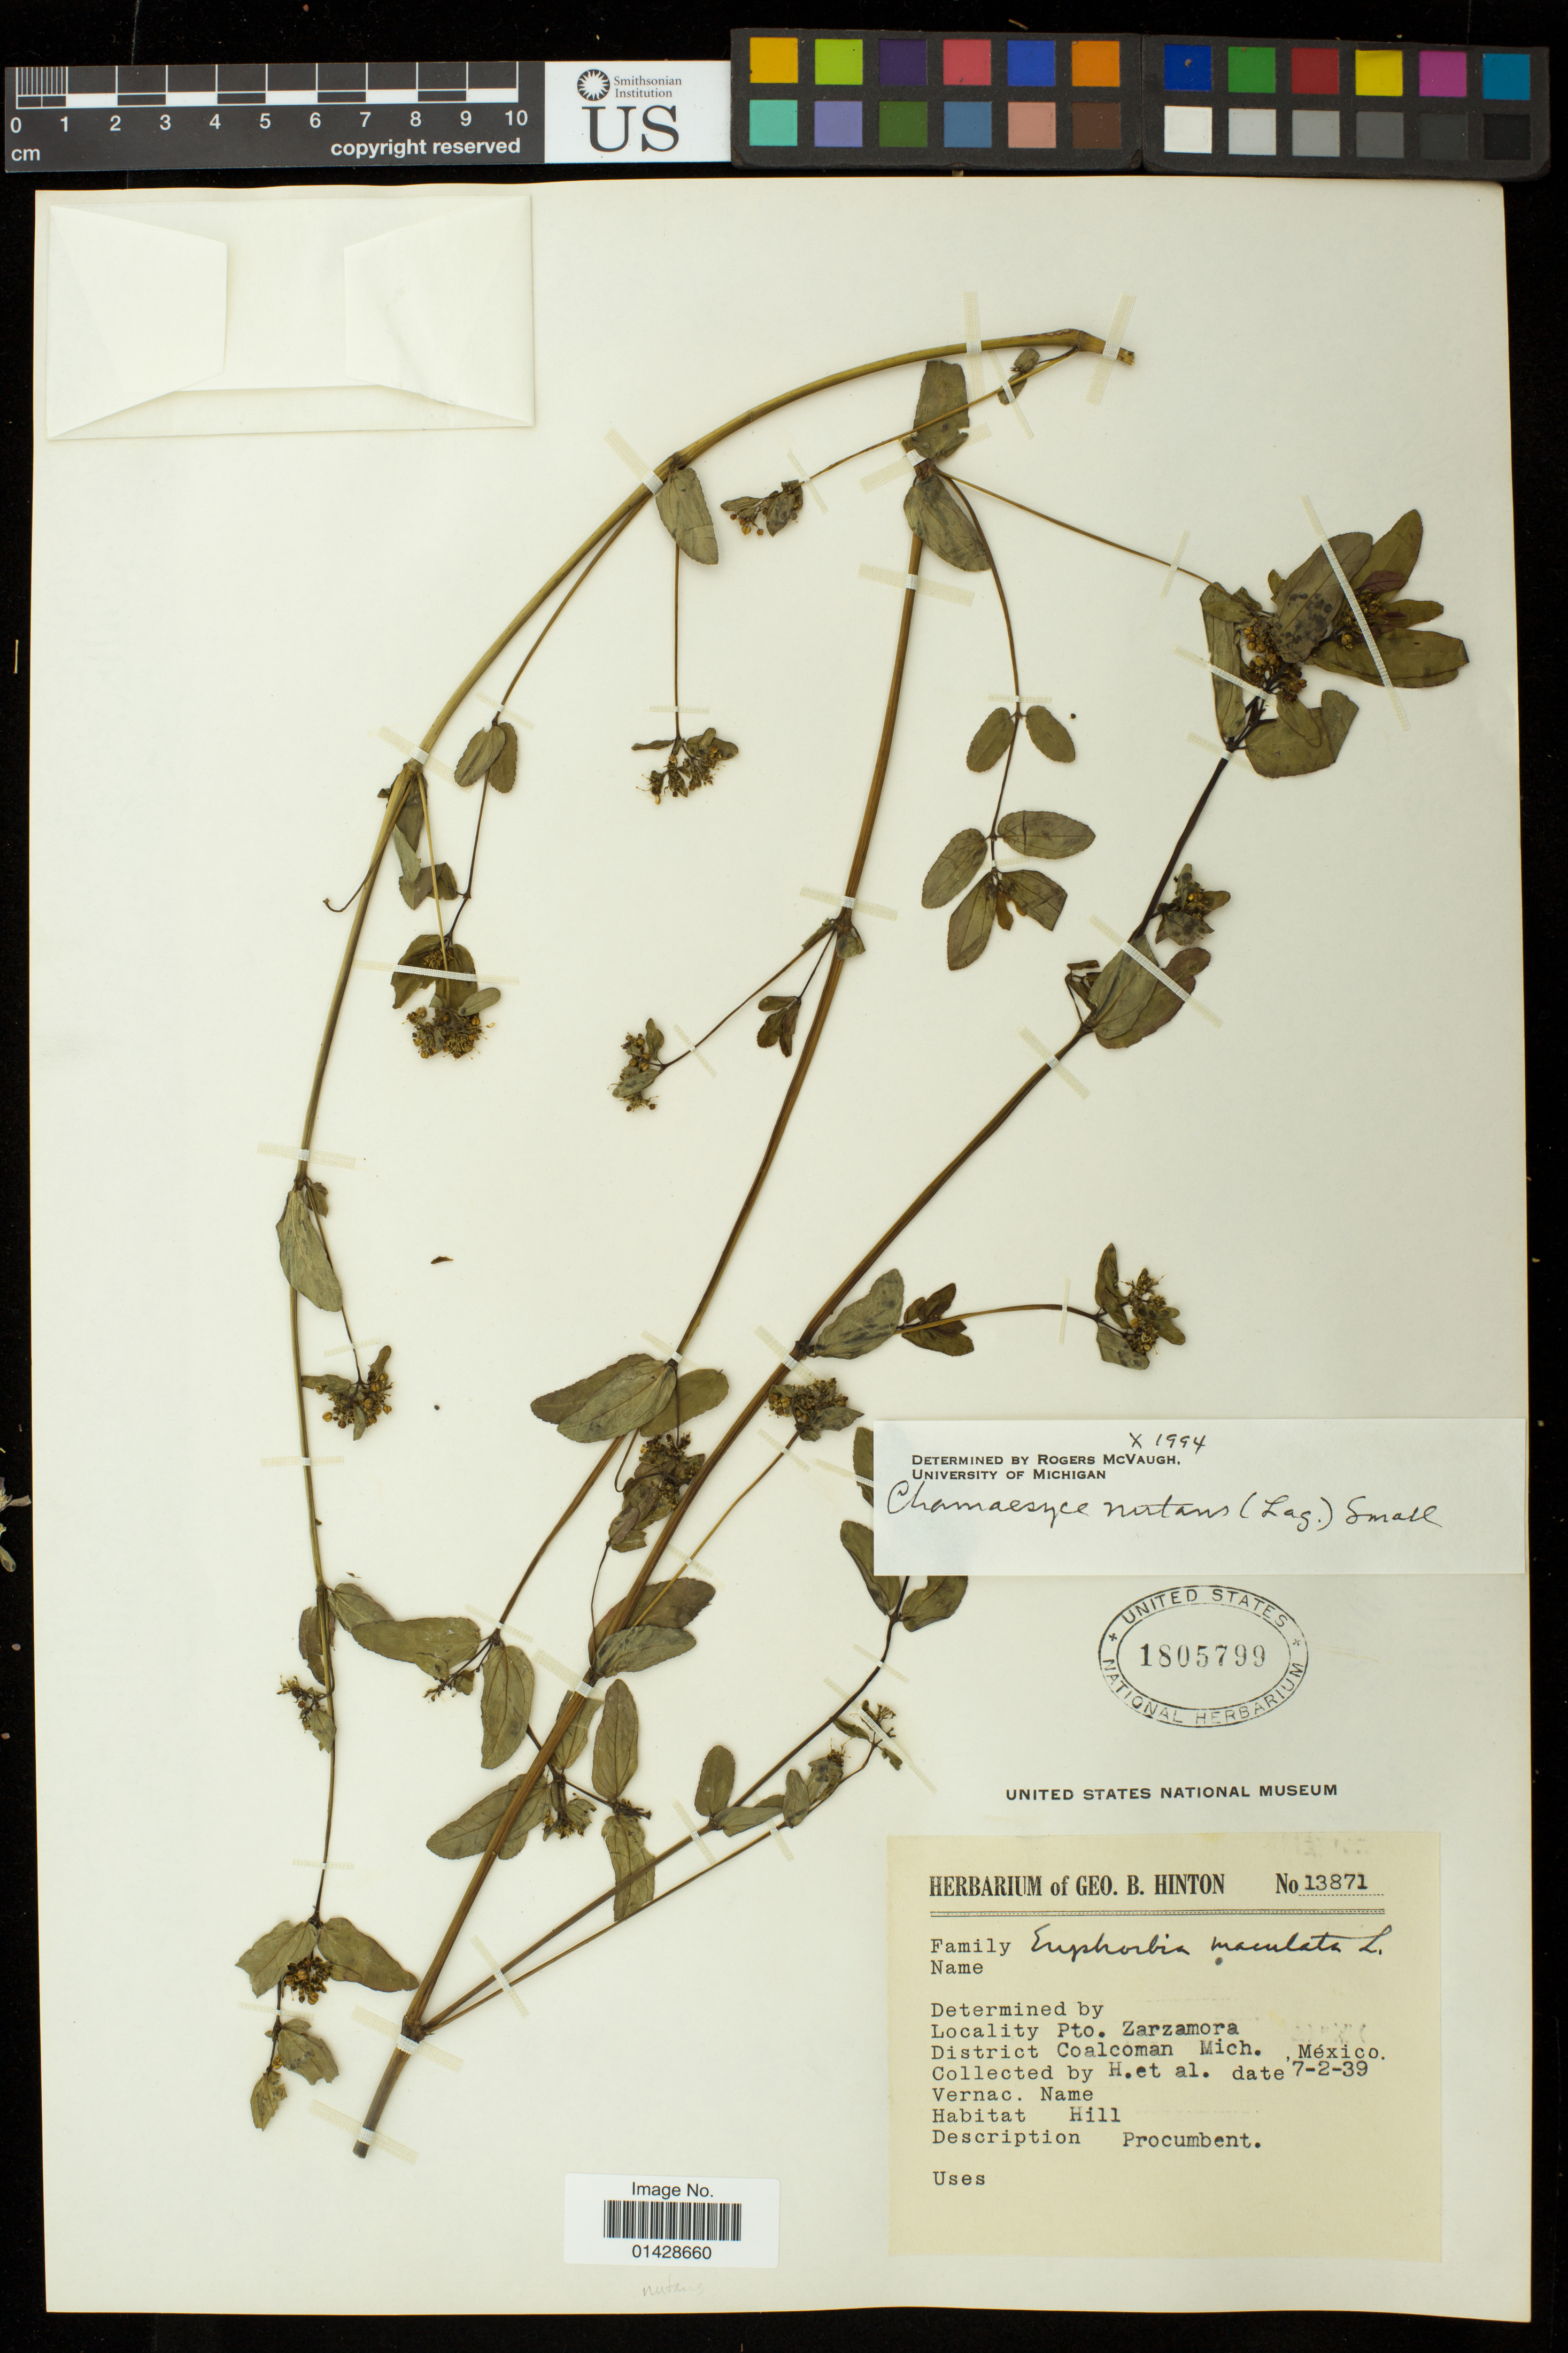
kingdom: Plantae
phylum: Tracheophyta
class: Magnoliopsida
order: Malpighiales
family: Euphorbiaceae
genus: Euphorbia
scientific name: Euphorbia nutans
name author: Lag.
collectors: G. B. Hinton & et al.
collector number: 13871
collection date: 1939-02-07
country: Mexico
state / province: Michoacán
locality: Pto. Zarzamora, Coalcoman District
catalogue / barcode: US 1805799